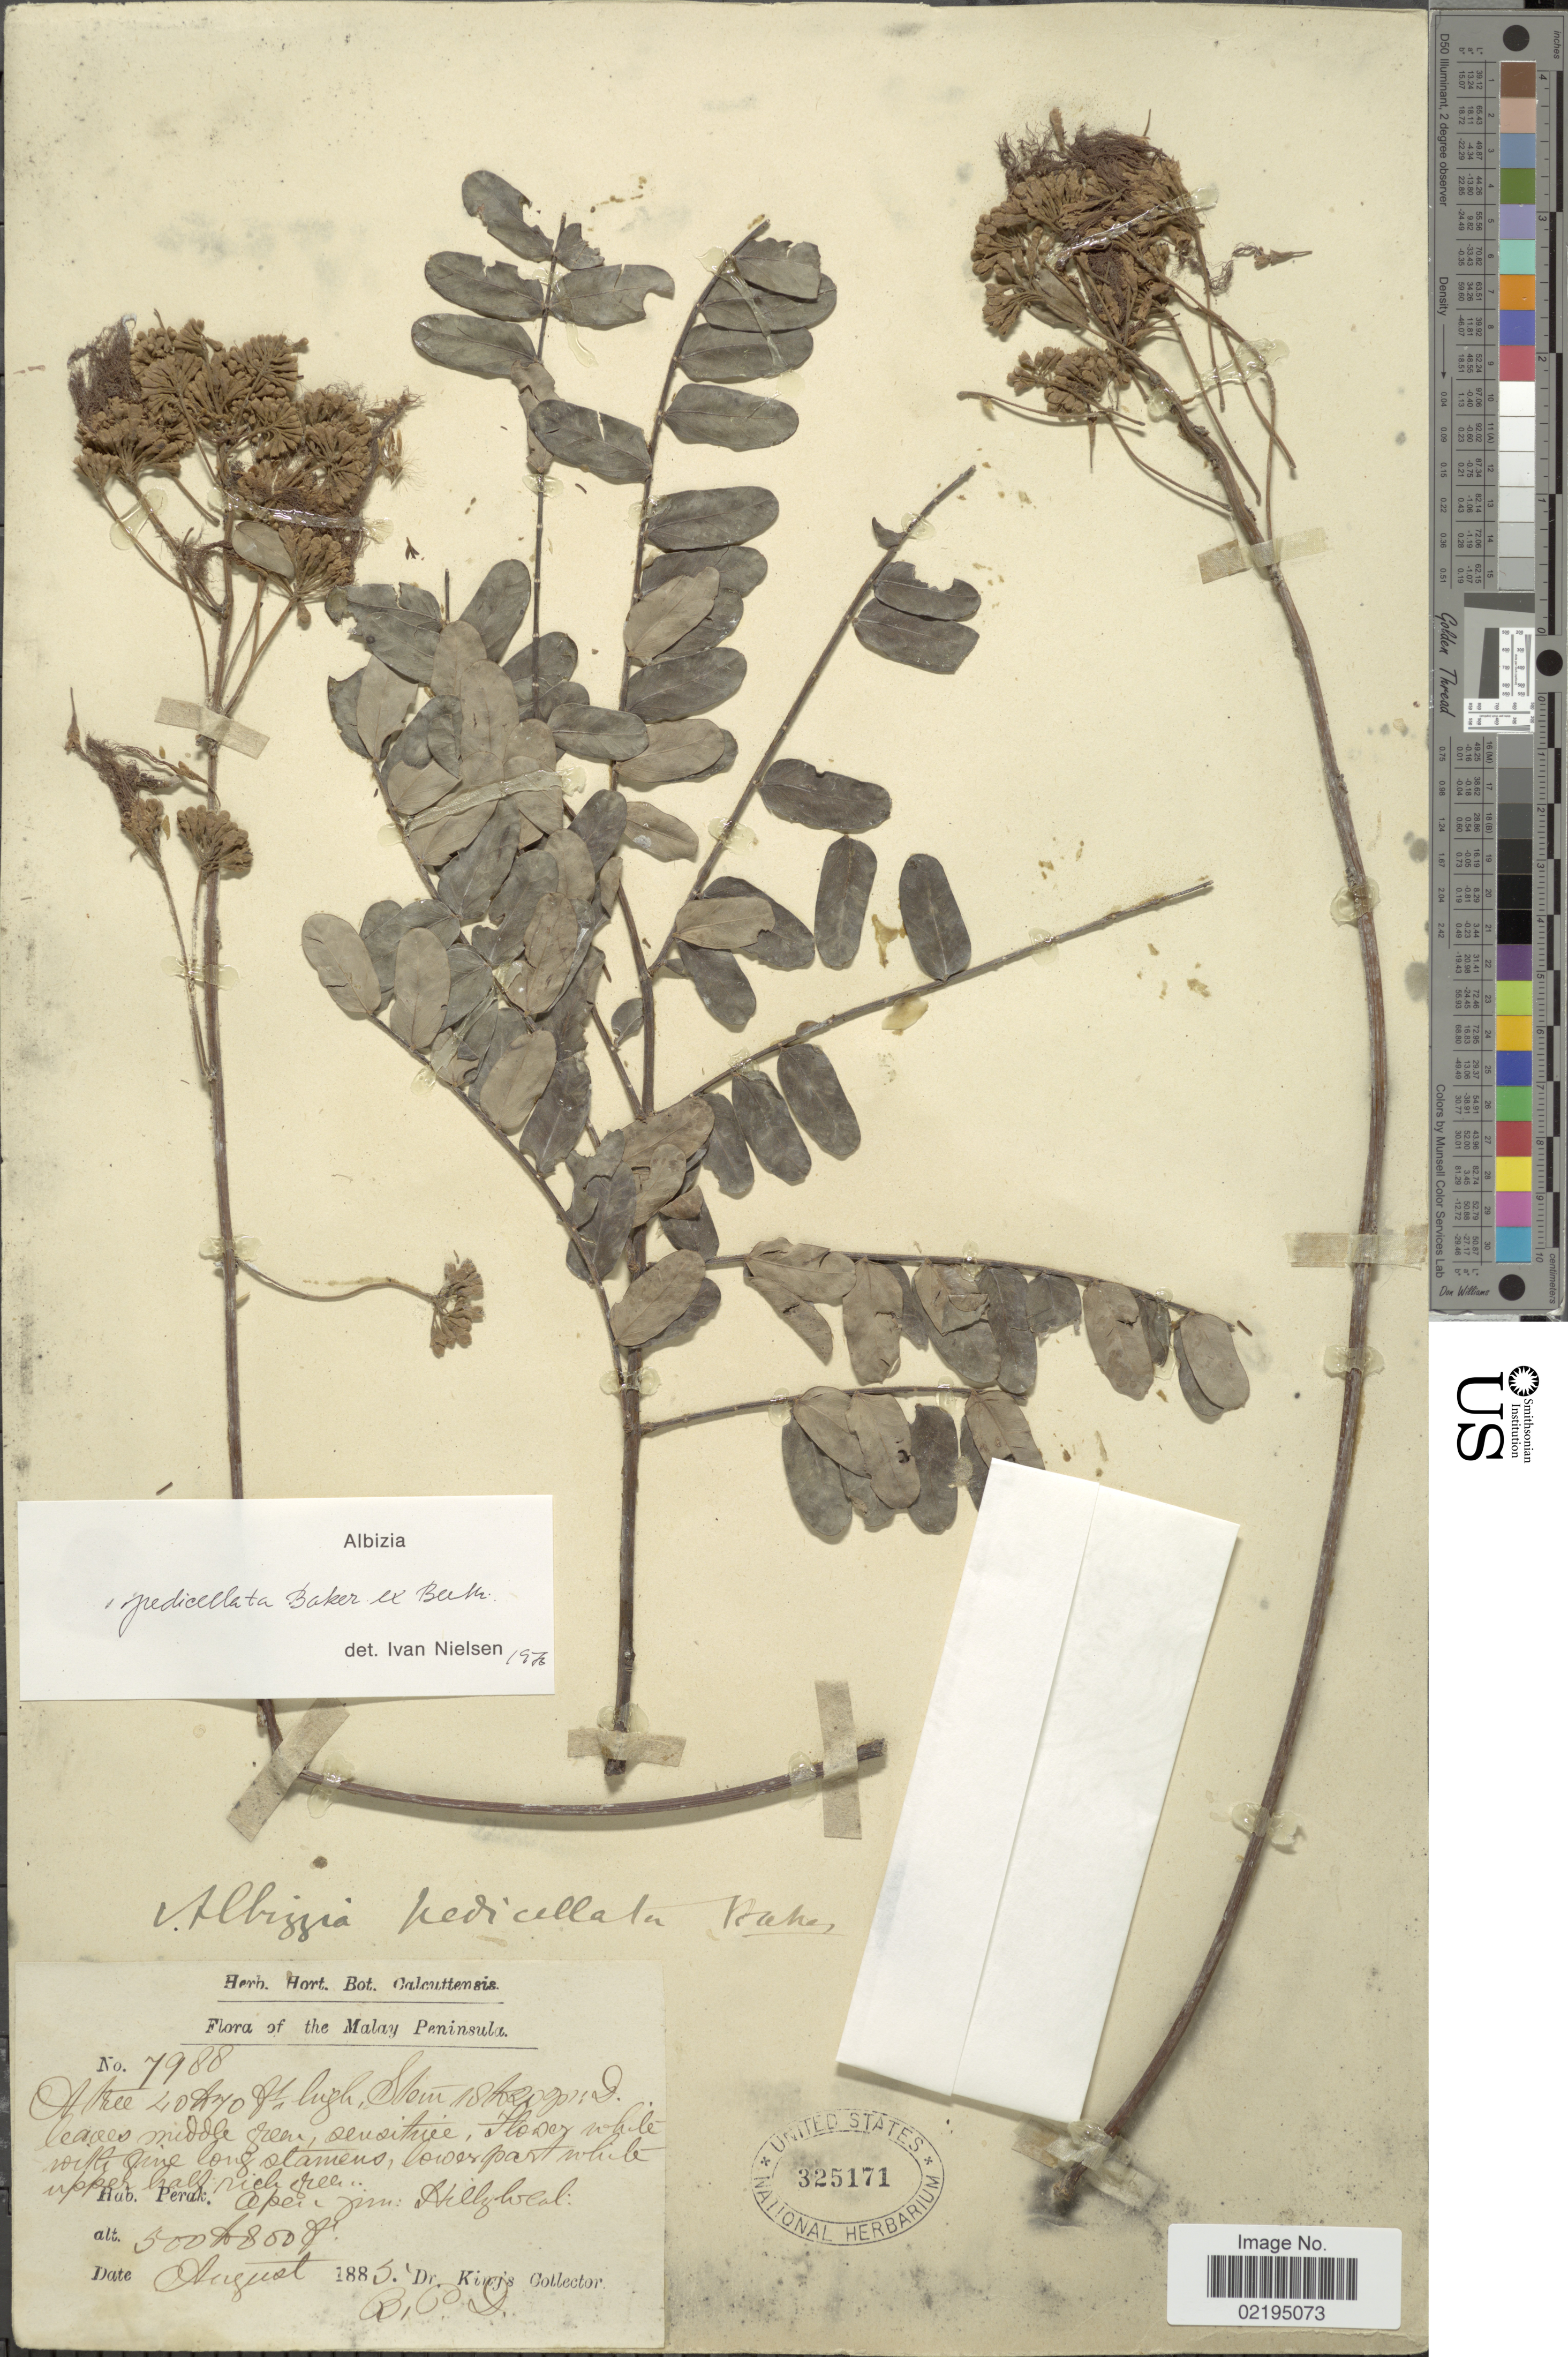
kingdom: Plantae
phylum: Tracheophyta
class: Magnoliopsida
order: Fabales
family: Fabaceae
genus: Albizia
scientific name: Albizia pedicellata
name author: Baker ex Benth.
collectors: Dr. King's collector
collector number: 7988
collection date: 1885-08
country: Malaysia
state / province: Perak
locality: Malay Peninsula. Perak. Open jun.: Hilly local. B.P.D.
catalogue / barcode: US 325171